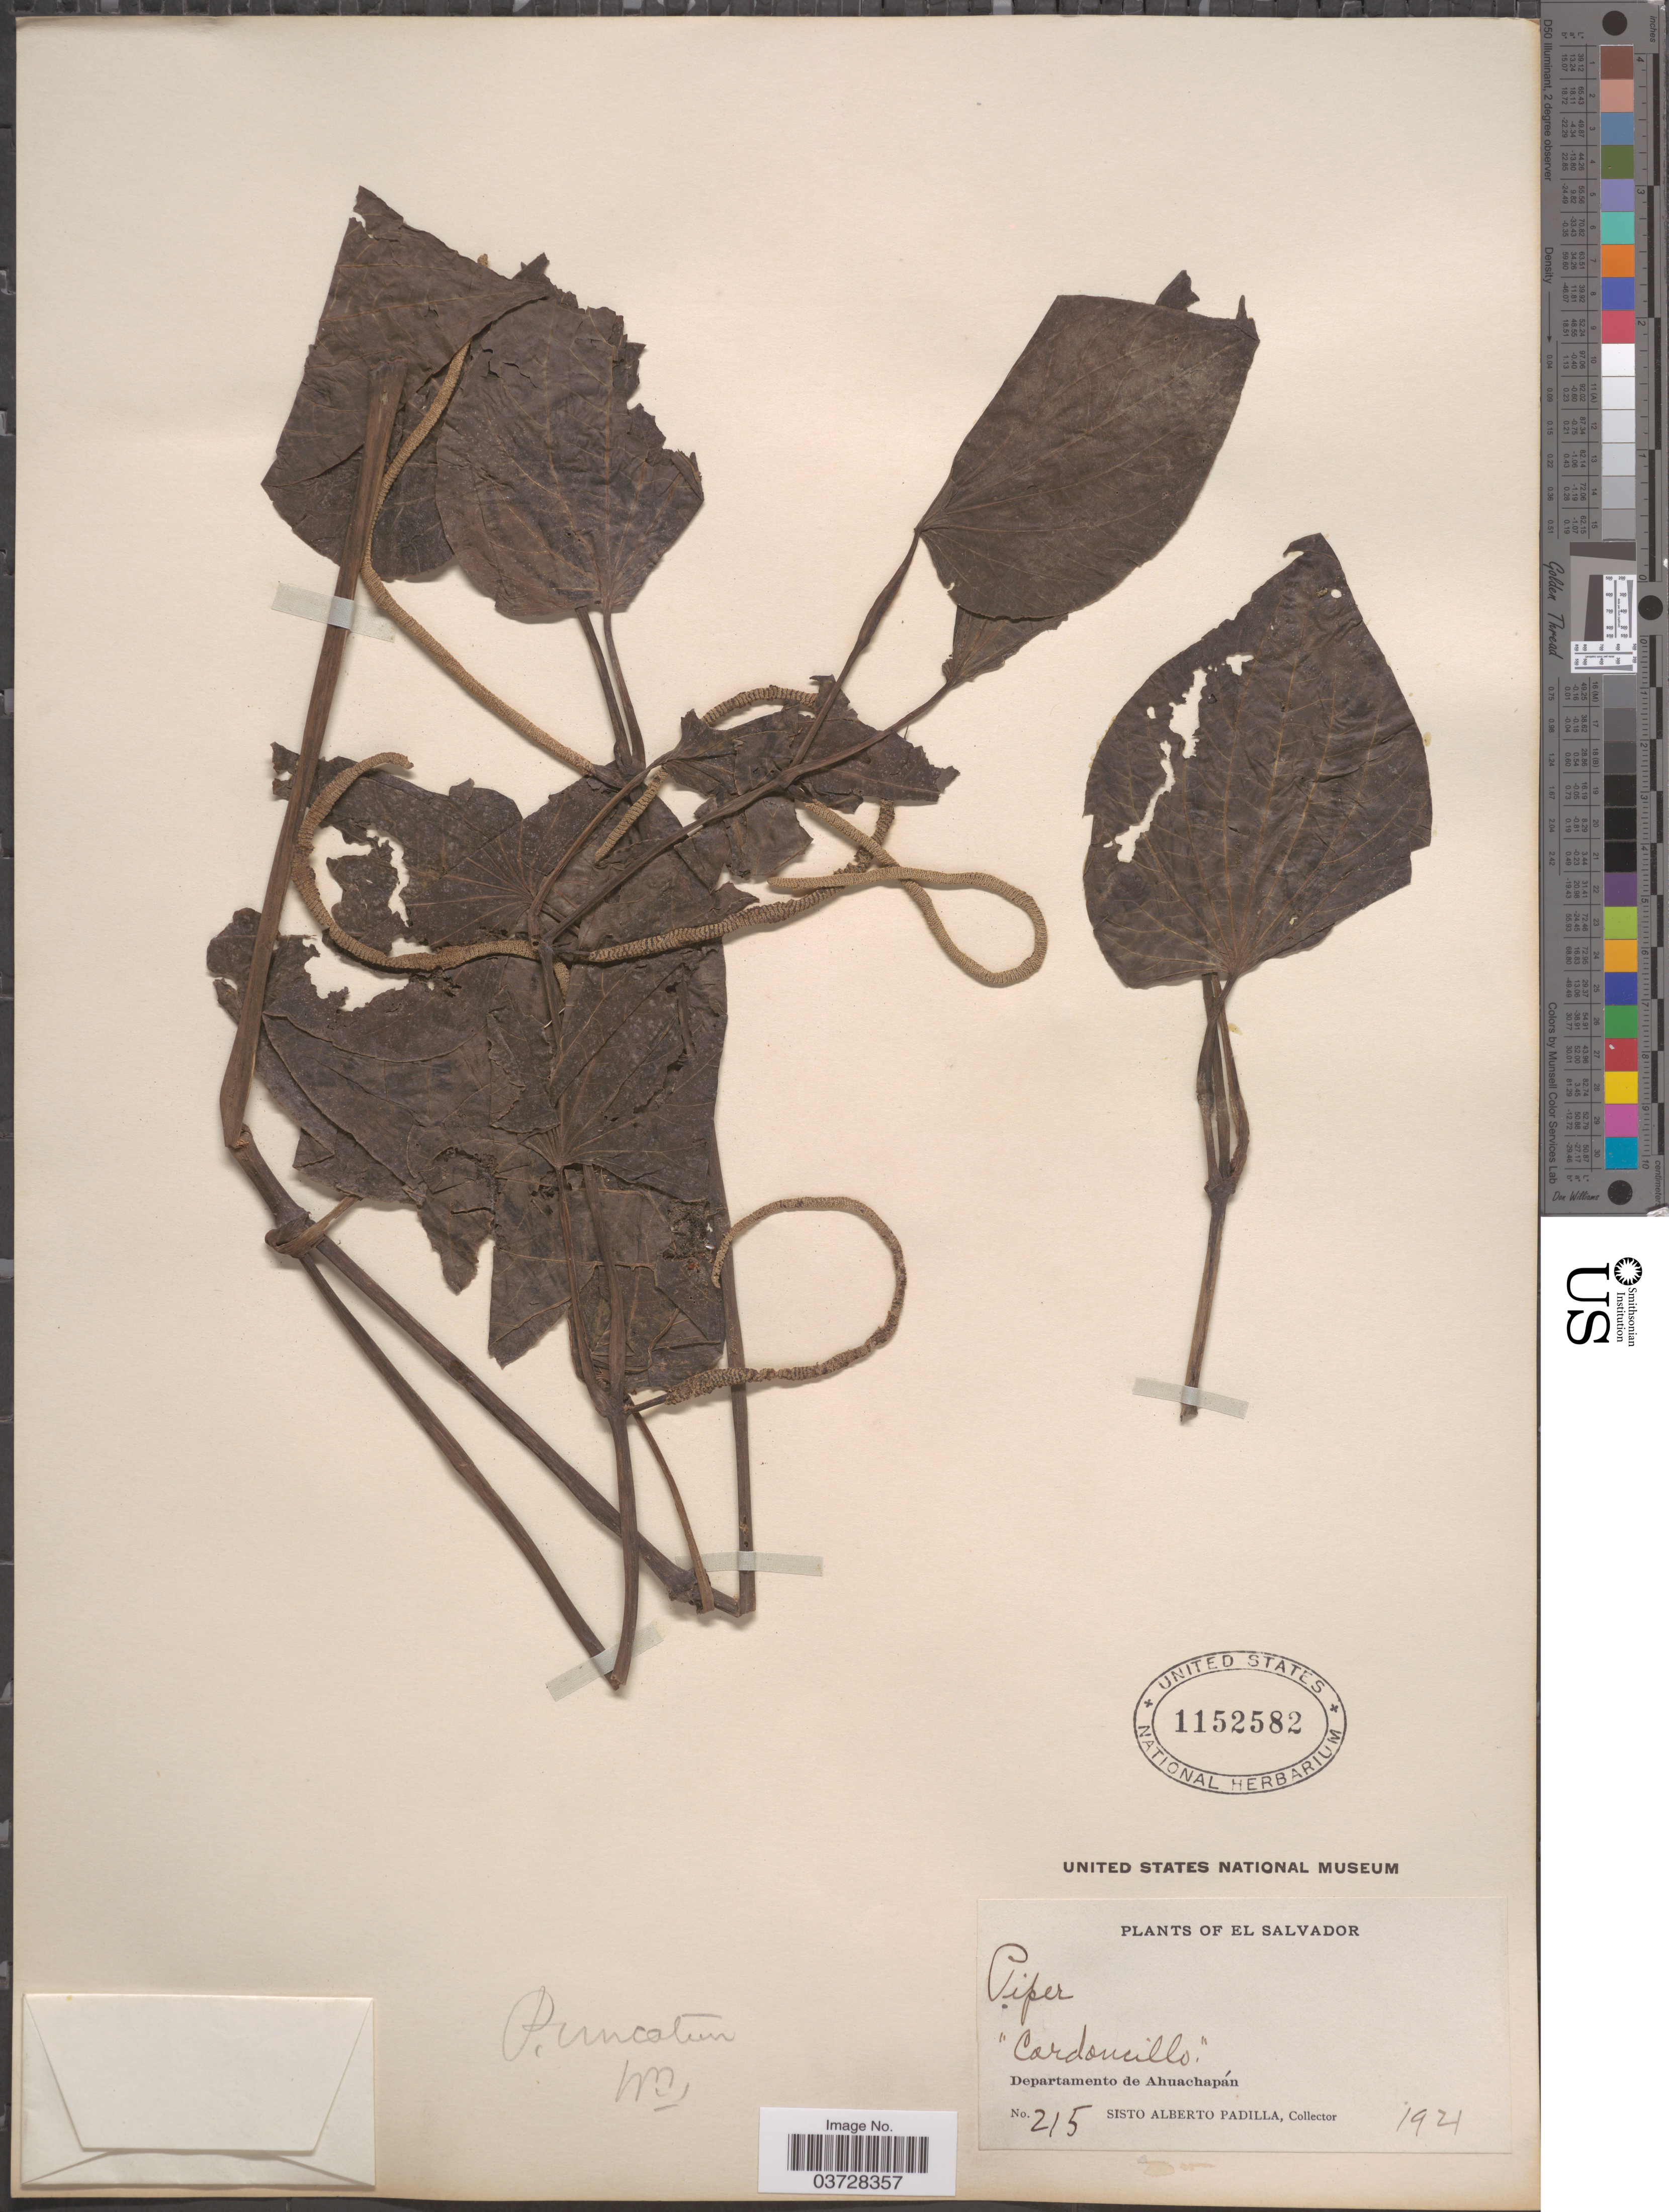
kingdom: Plantae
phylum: Tracheophyta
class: Magnoliopsida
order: Piperales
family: Piperaceae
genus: Piper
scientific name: Piper marginatum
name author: Jacq.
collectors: S. A. Padilla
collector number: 215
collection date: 1921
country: El Salvador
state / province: Ahuachapan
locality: Departamento de Ahuachapán.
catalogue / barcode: US 1152582